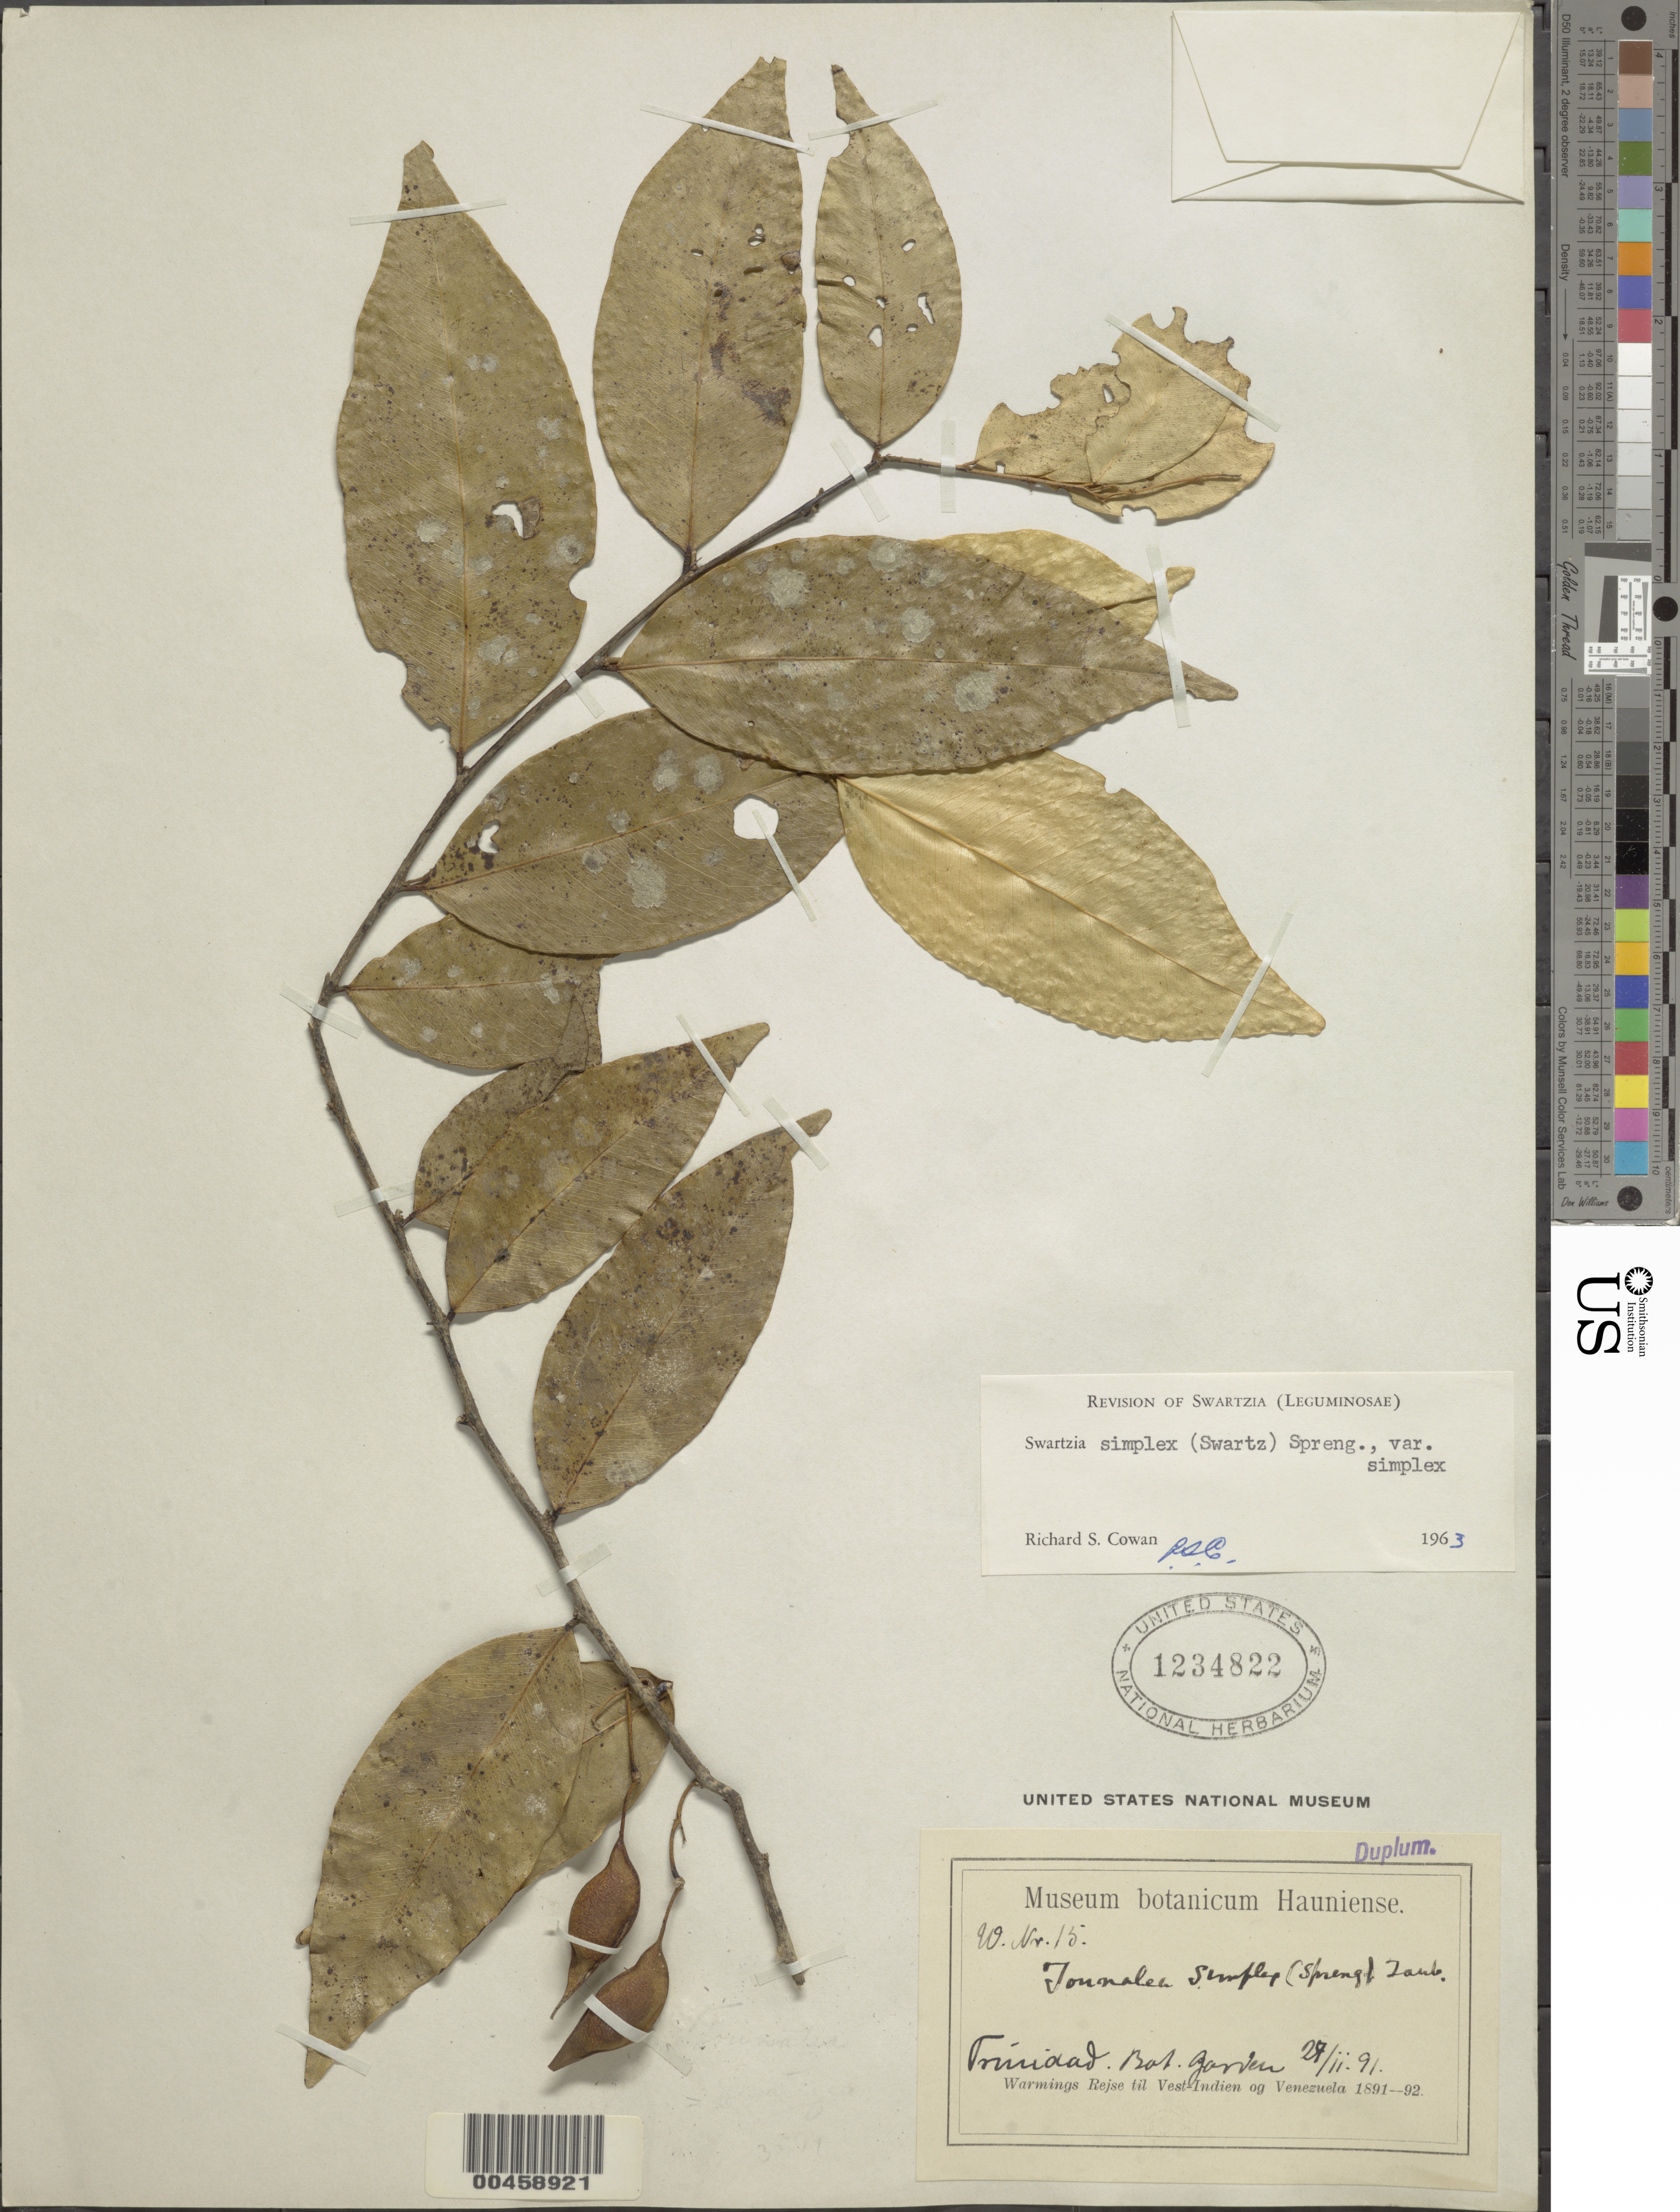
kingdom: Plantae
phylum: Tracheophyta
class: Magnoliopsida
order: Fabales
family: Fabaceae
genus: Swartzia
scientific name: Swartzia simplex var. simplex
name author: (Sw.) Spreng.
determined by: Cowan, R. S.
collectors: -. Warmings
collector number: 15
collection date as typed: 27 Feb 1891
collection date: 1891-02-27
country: Trinidad and Tobago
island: Trinidad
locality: Trinidad bot. gard.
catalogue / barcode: US 1234822